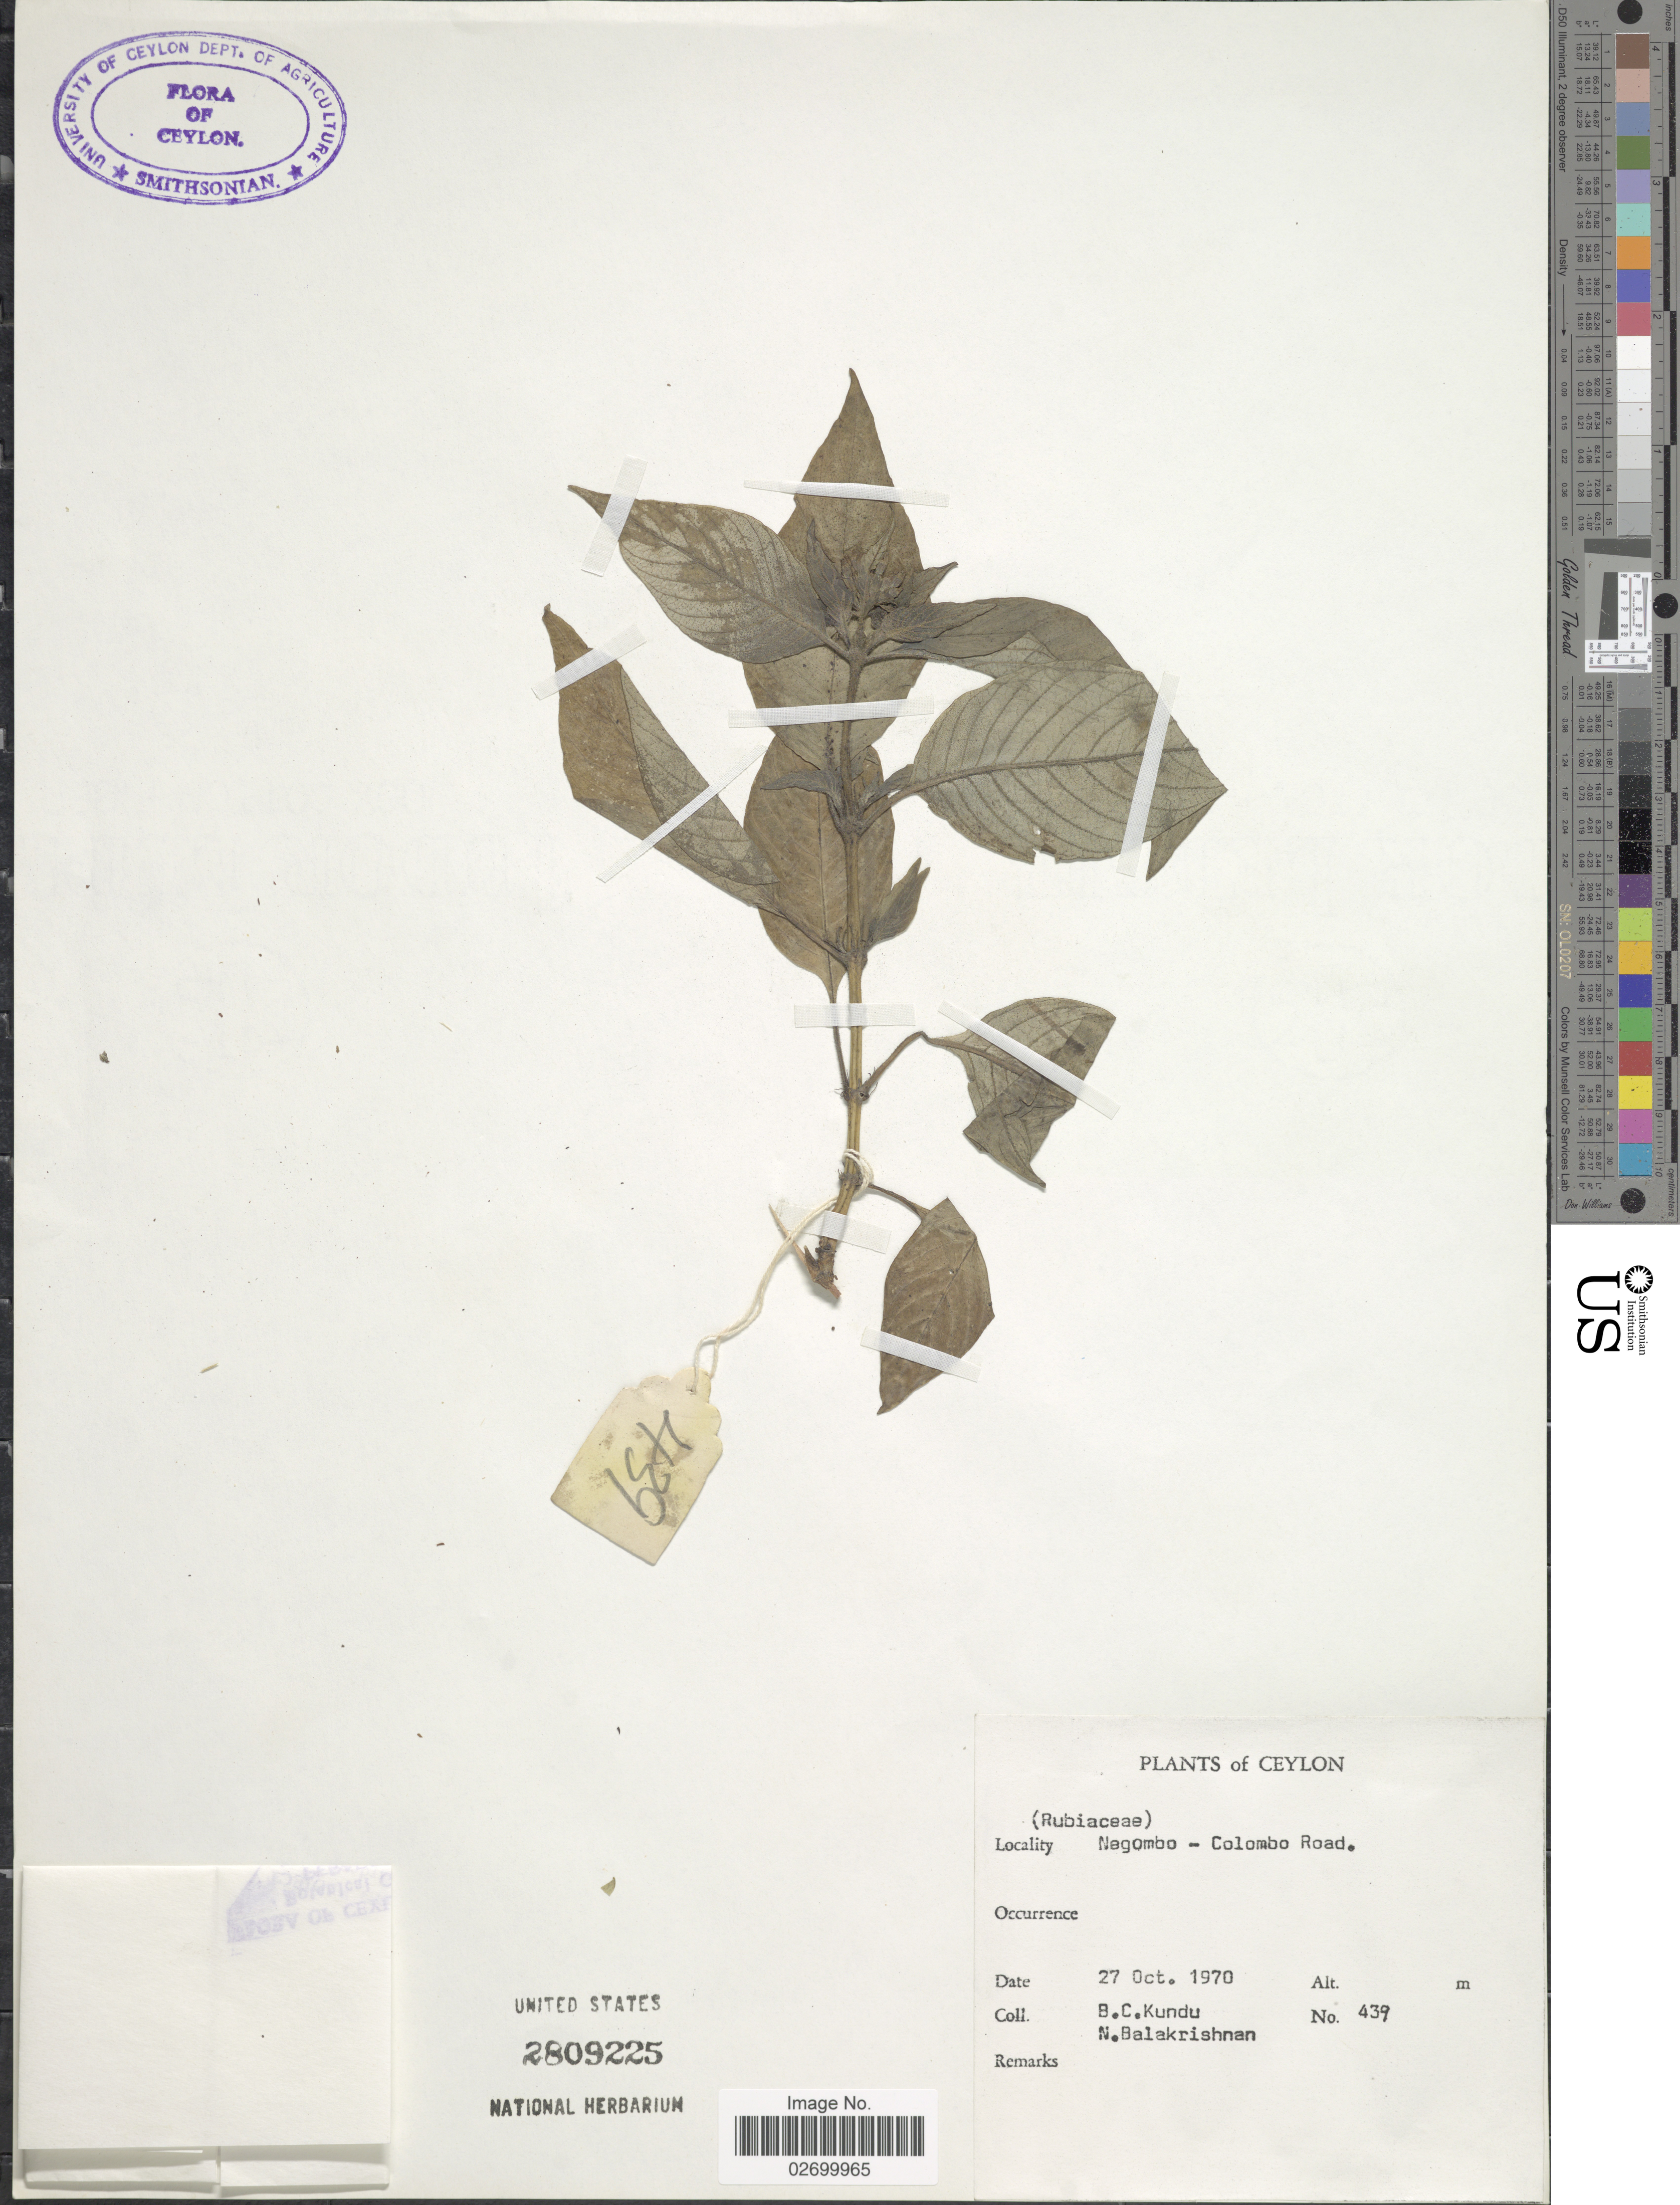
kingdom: Plantae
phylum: Tracheophyta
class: Magnoliopsida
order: Gentianales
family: Rubiaceae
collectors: B. C. Kundu & N. Balakrishnan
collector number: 439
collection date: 1970-10-27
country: Sri Lanka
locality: Ceylon, Nagombo - Colombo Road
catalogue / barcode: US 2809225